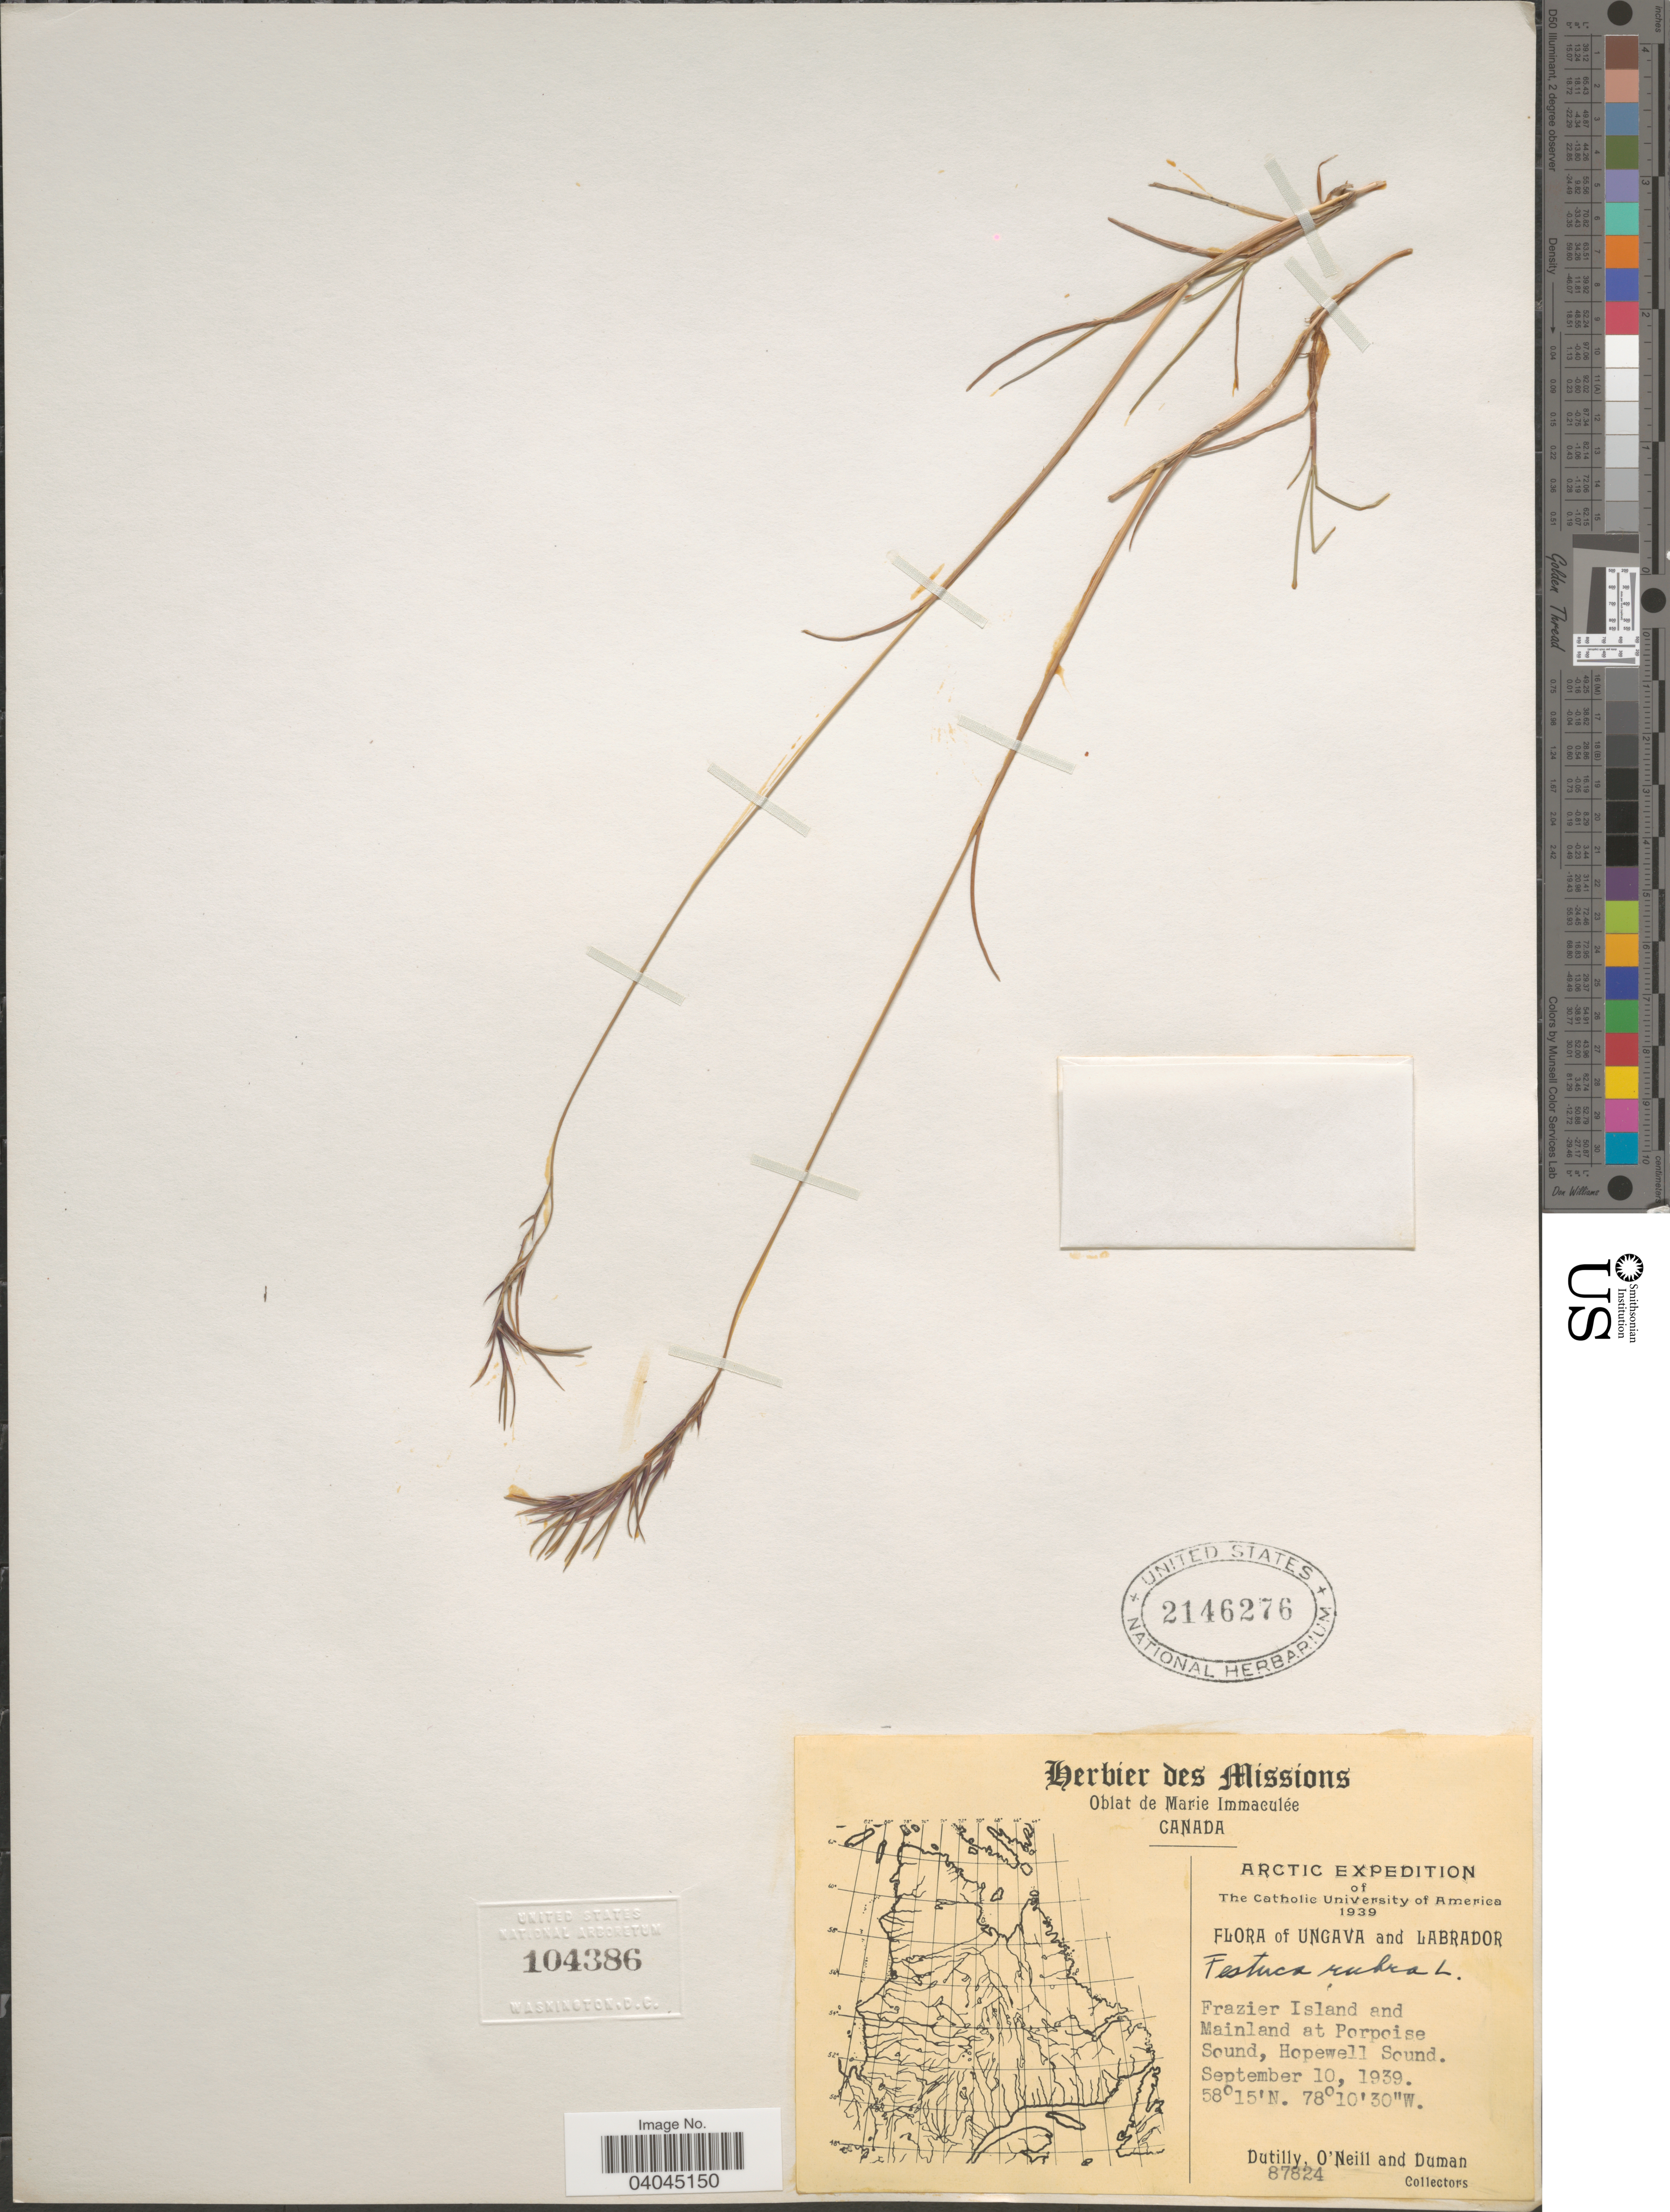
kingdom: Plantae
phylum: Tracheophyta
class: Liliopsida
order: Poales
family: Poaceae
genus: Festuca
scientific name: Festuca rubra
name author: L.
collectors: -. Dutilly, -. O'Neill & -. Duman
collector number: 87824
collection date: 1939-09-10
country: Canada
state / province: Newfoundland and Labrador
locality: Ungava and Labrador. Frazier Island and Mainland at Porpoise Sound, Hopewell Sound.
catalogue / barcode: US 2146276